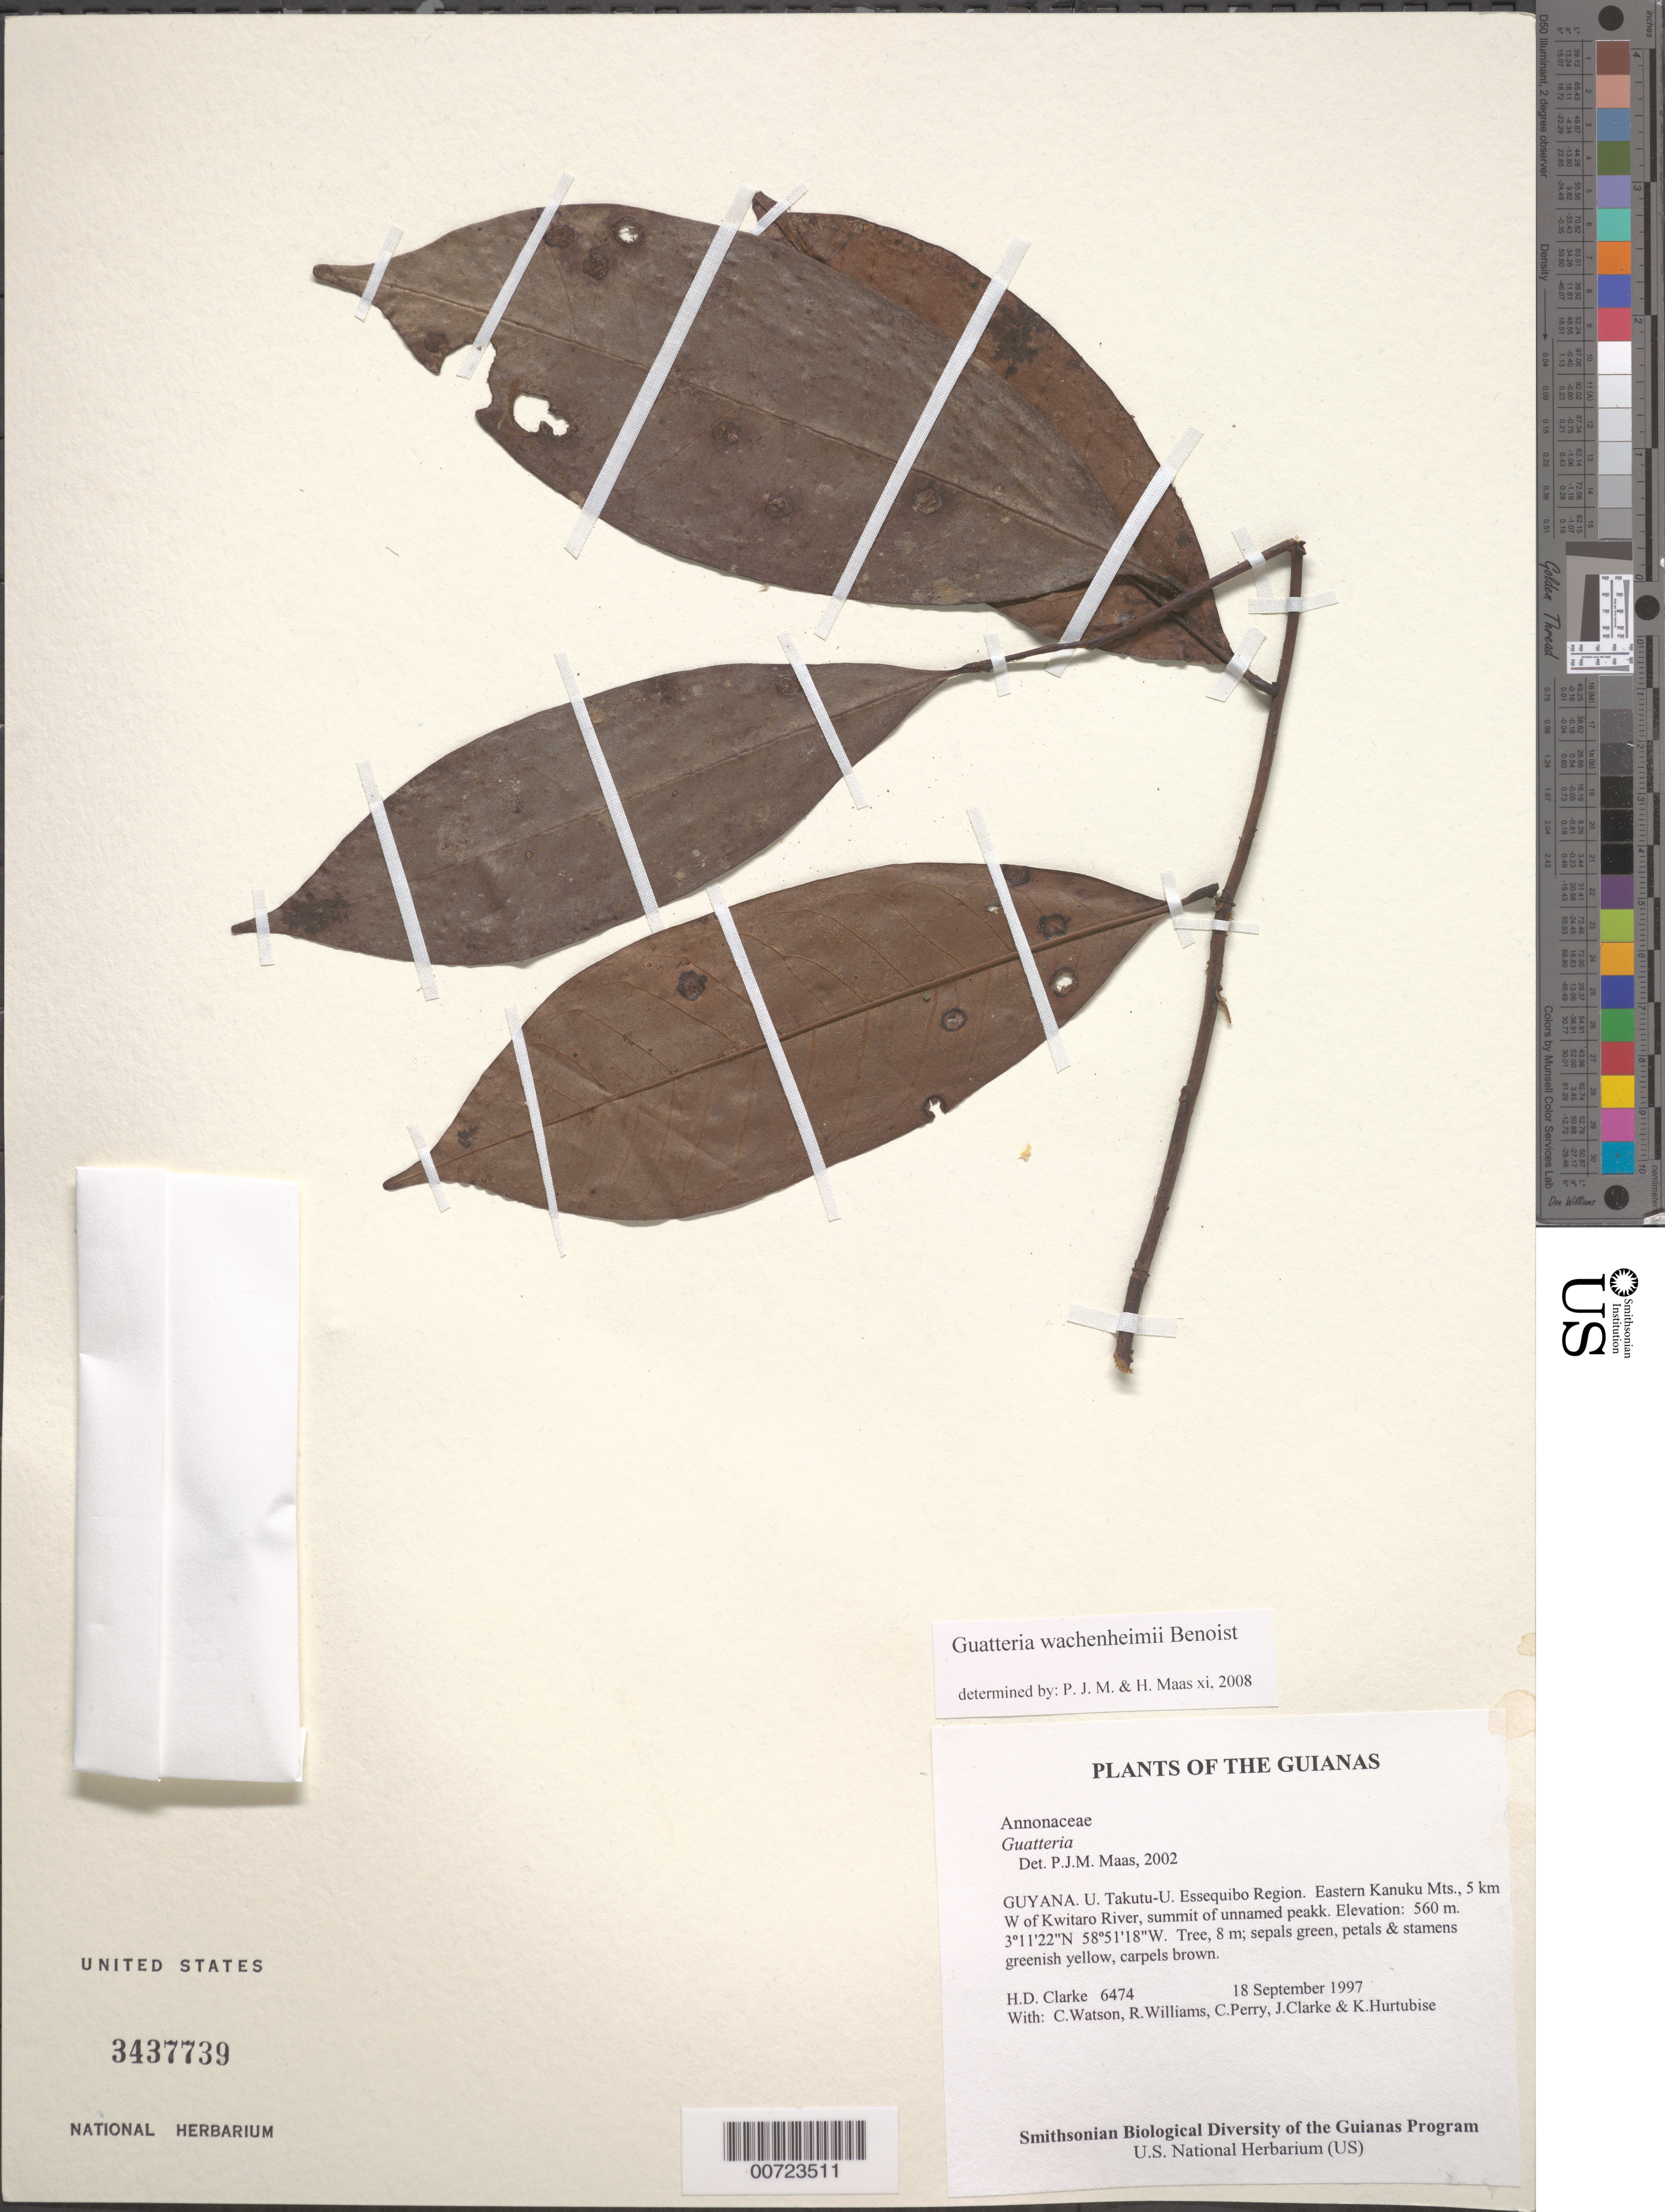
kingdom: Plantae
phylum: Tracheophyta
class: Magnoliopsida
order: Magnoliales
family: Annonaceae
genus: Guatteria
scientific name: Guatteria wachenheimii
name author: Benoist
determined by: Maas, Paul J. M.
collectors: H. D. Clarke, C. Watson, R. Williams, C. Perry, J. Clarke & K. Hurtubise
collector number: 6474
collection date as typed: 18 September 1997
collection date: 1997-09-18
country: Guyana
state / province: U. Takutu-U. Essequibo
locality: Eastern Kanuku Mts., 5 km W of Kwitaro River, summit of unnamed peak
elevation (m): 560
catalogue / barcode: US 3437739